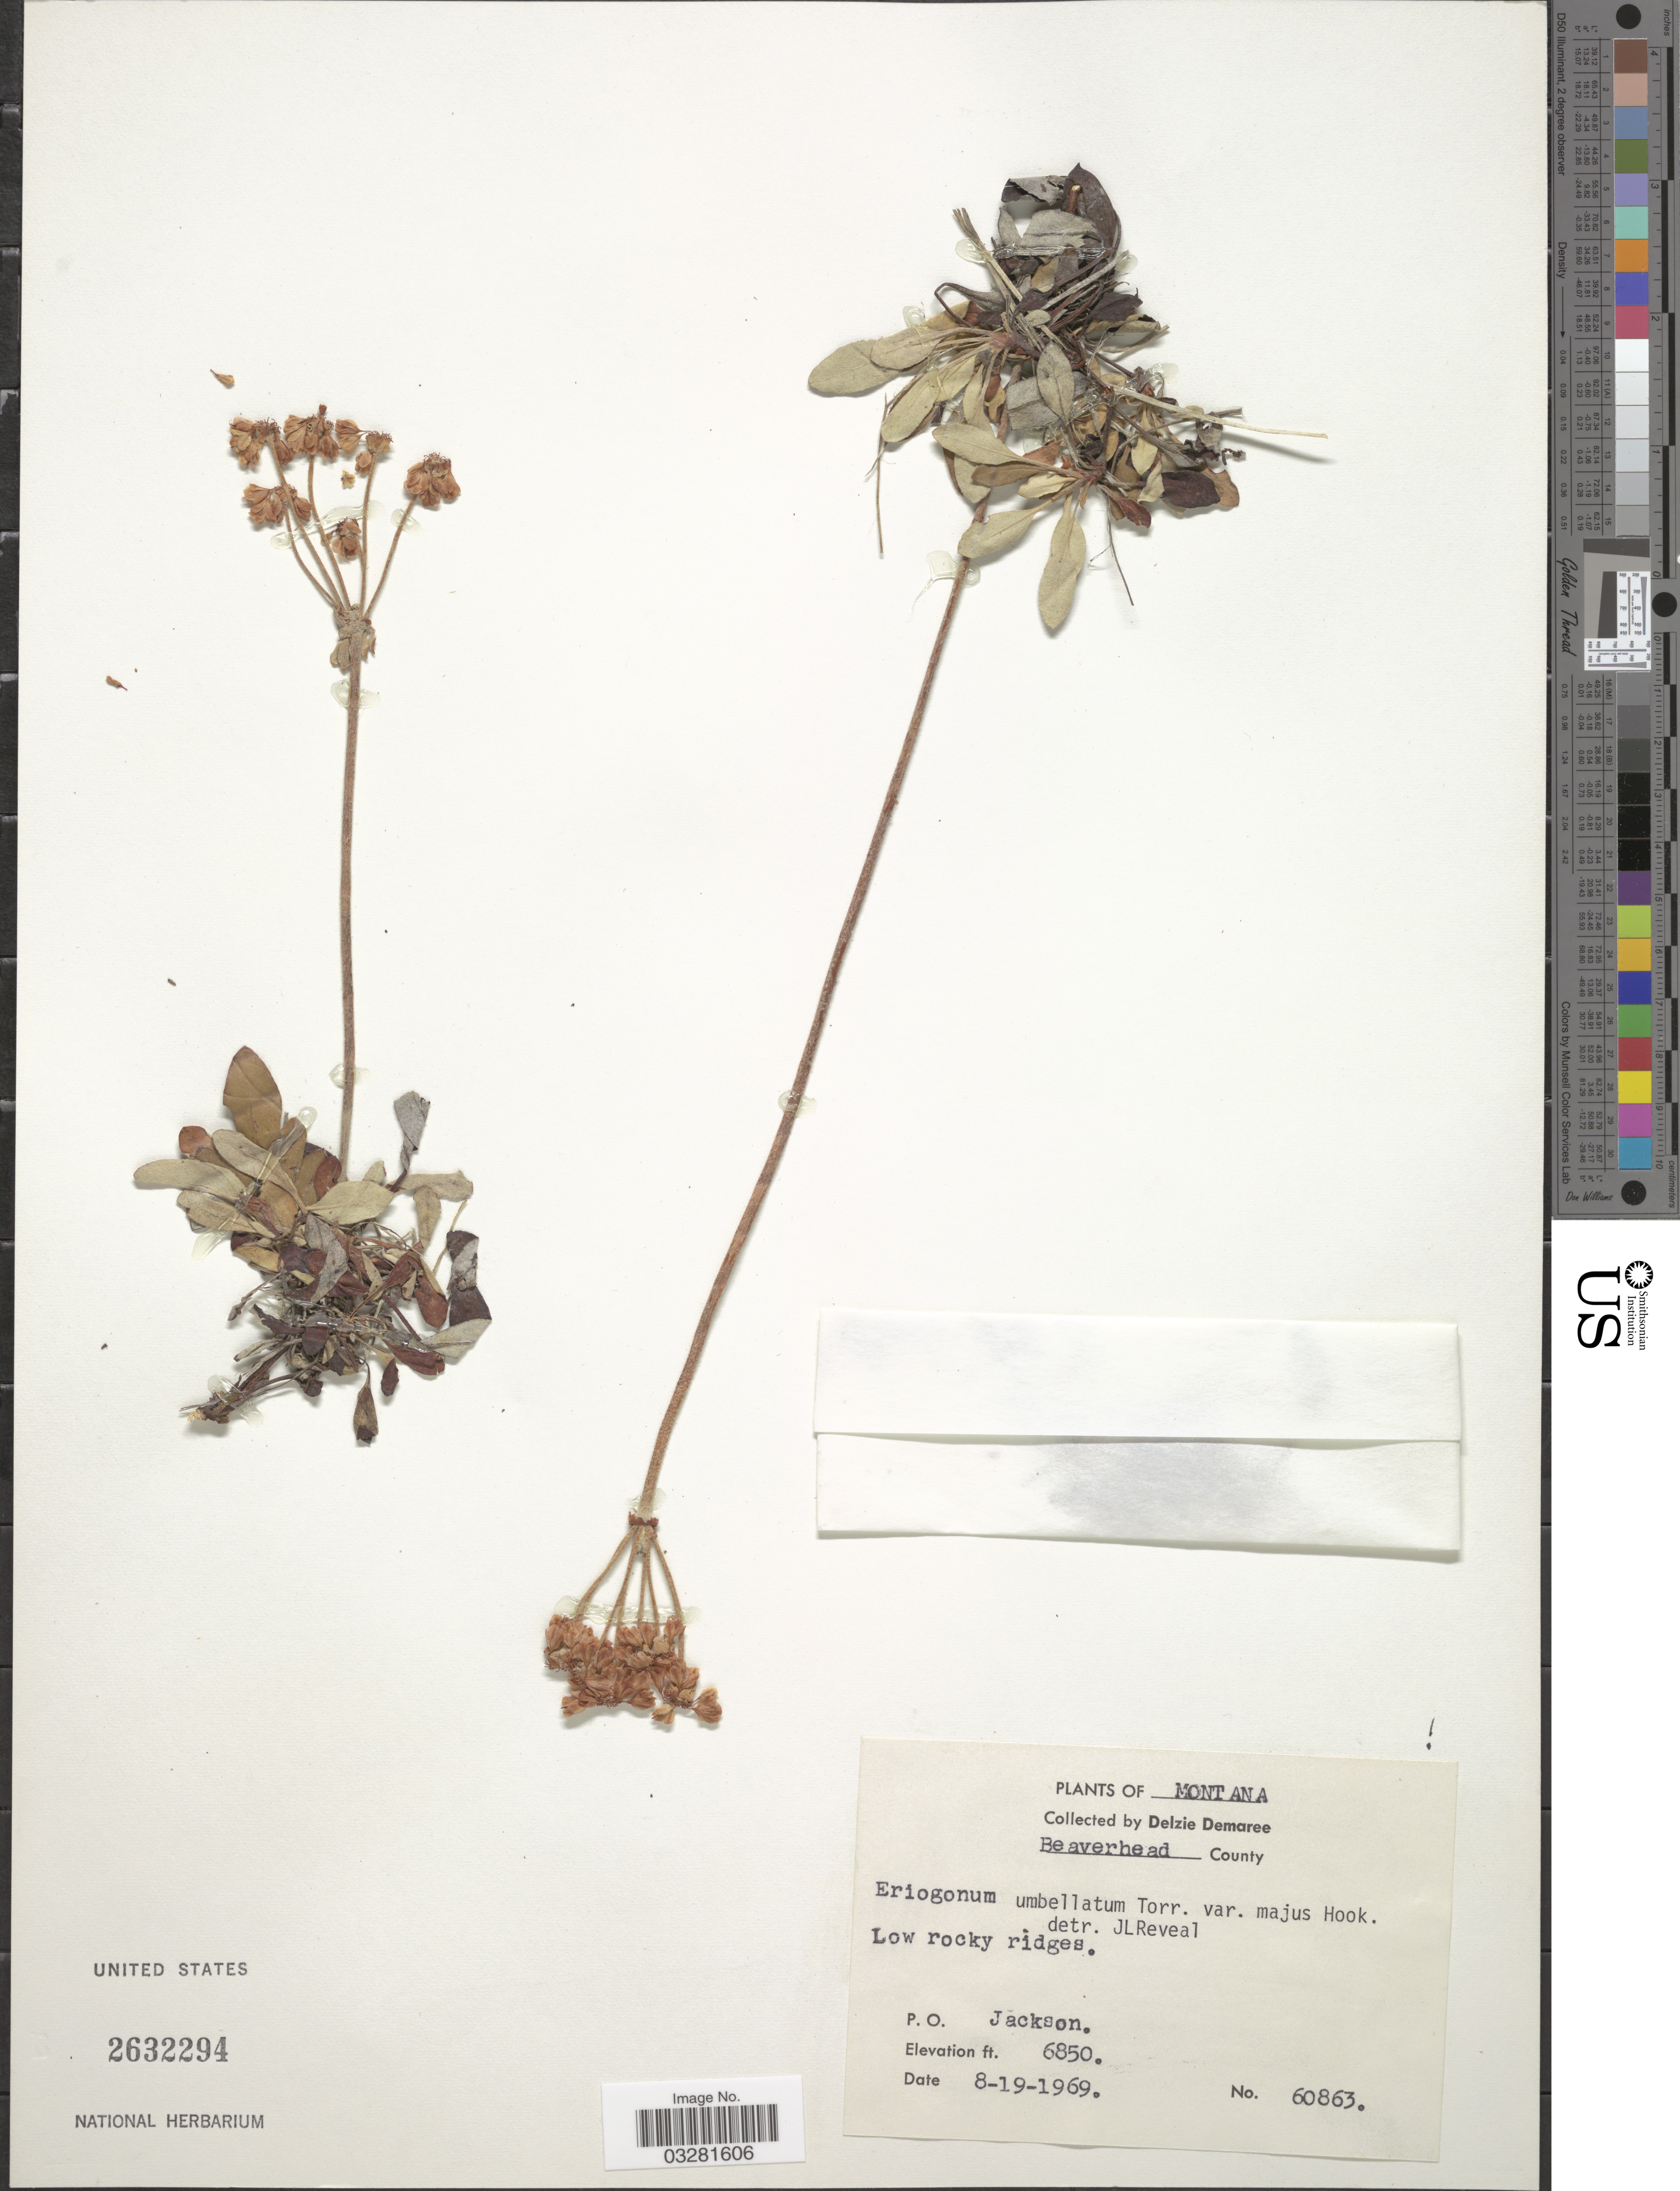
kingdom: Plantae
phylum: Tracheophyta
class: Magnoliopsida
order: Caryophyllales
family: Polygonaceae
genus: Eriogonum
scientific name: Eriogonum umbellatum var. majus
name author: Hook.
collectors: D. Demaree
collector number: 60863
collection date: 1969-08-19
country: United States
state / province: Montana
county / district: Beaverhead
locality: P.O. Jackson.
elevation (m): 2088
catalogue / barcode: US 2632294